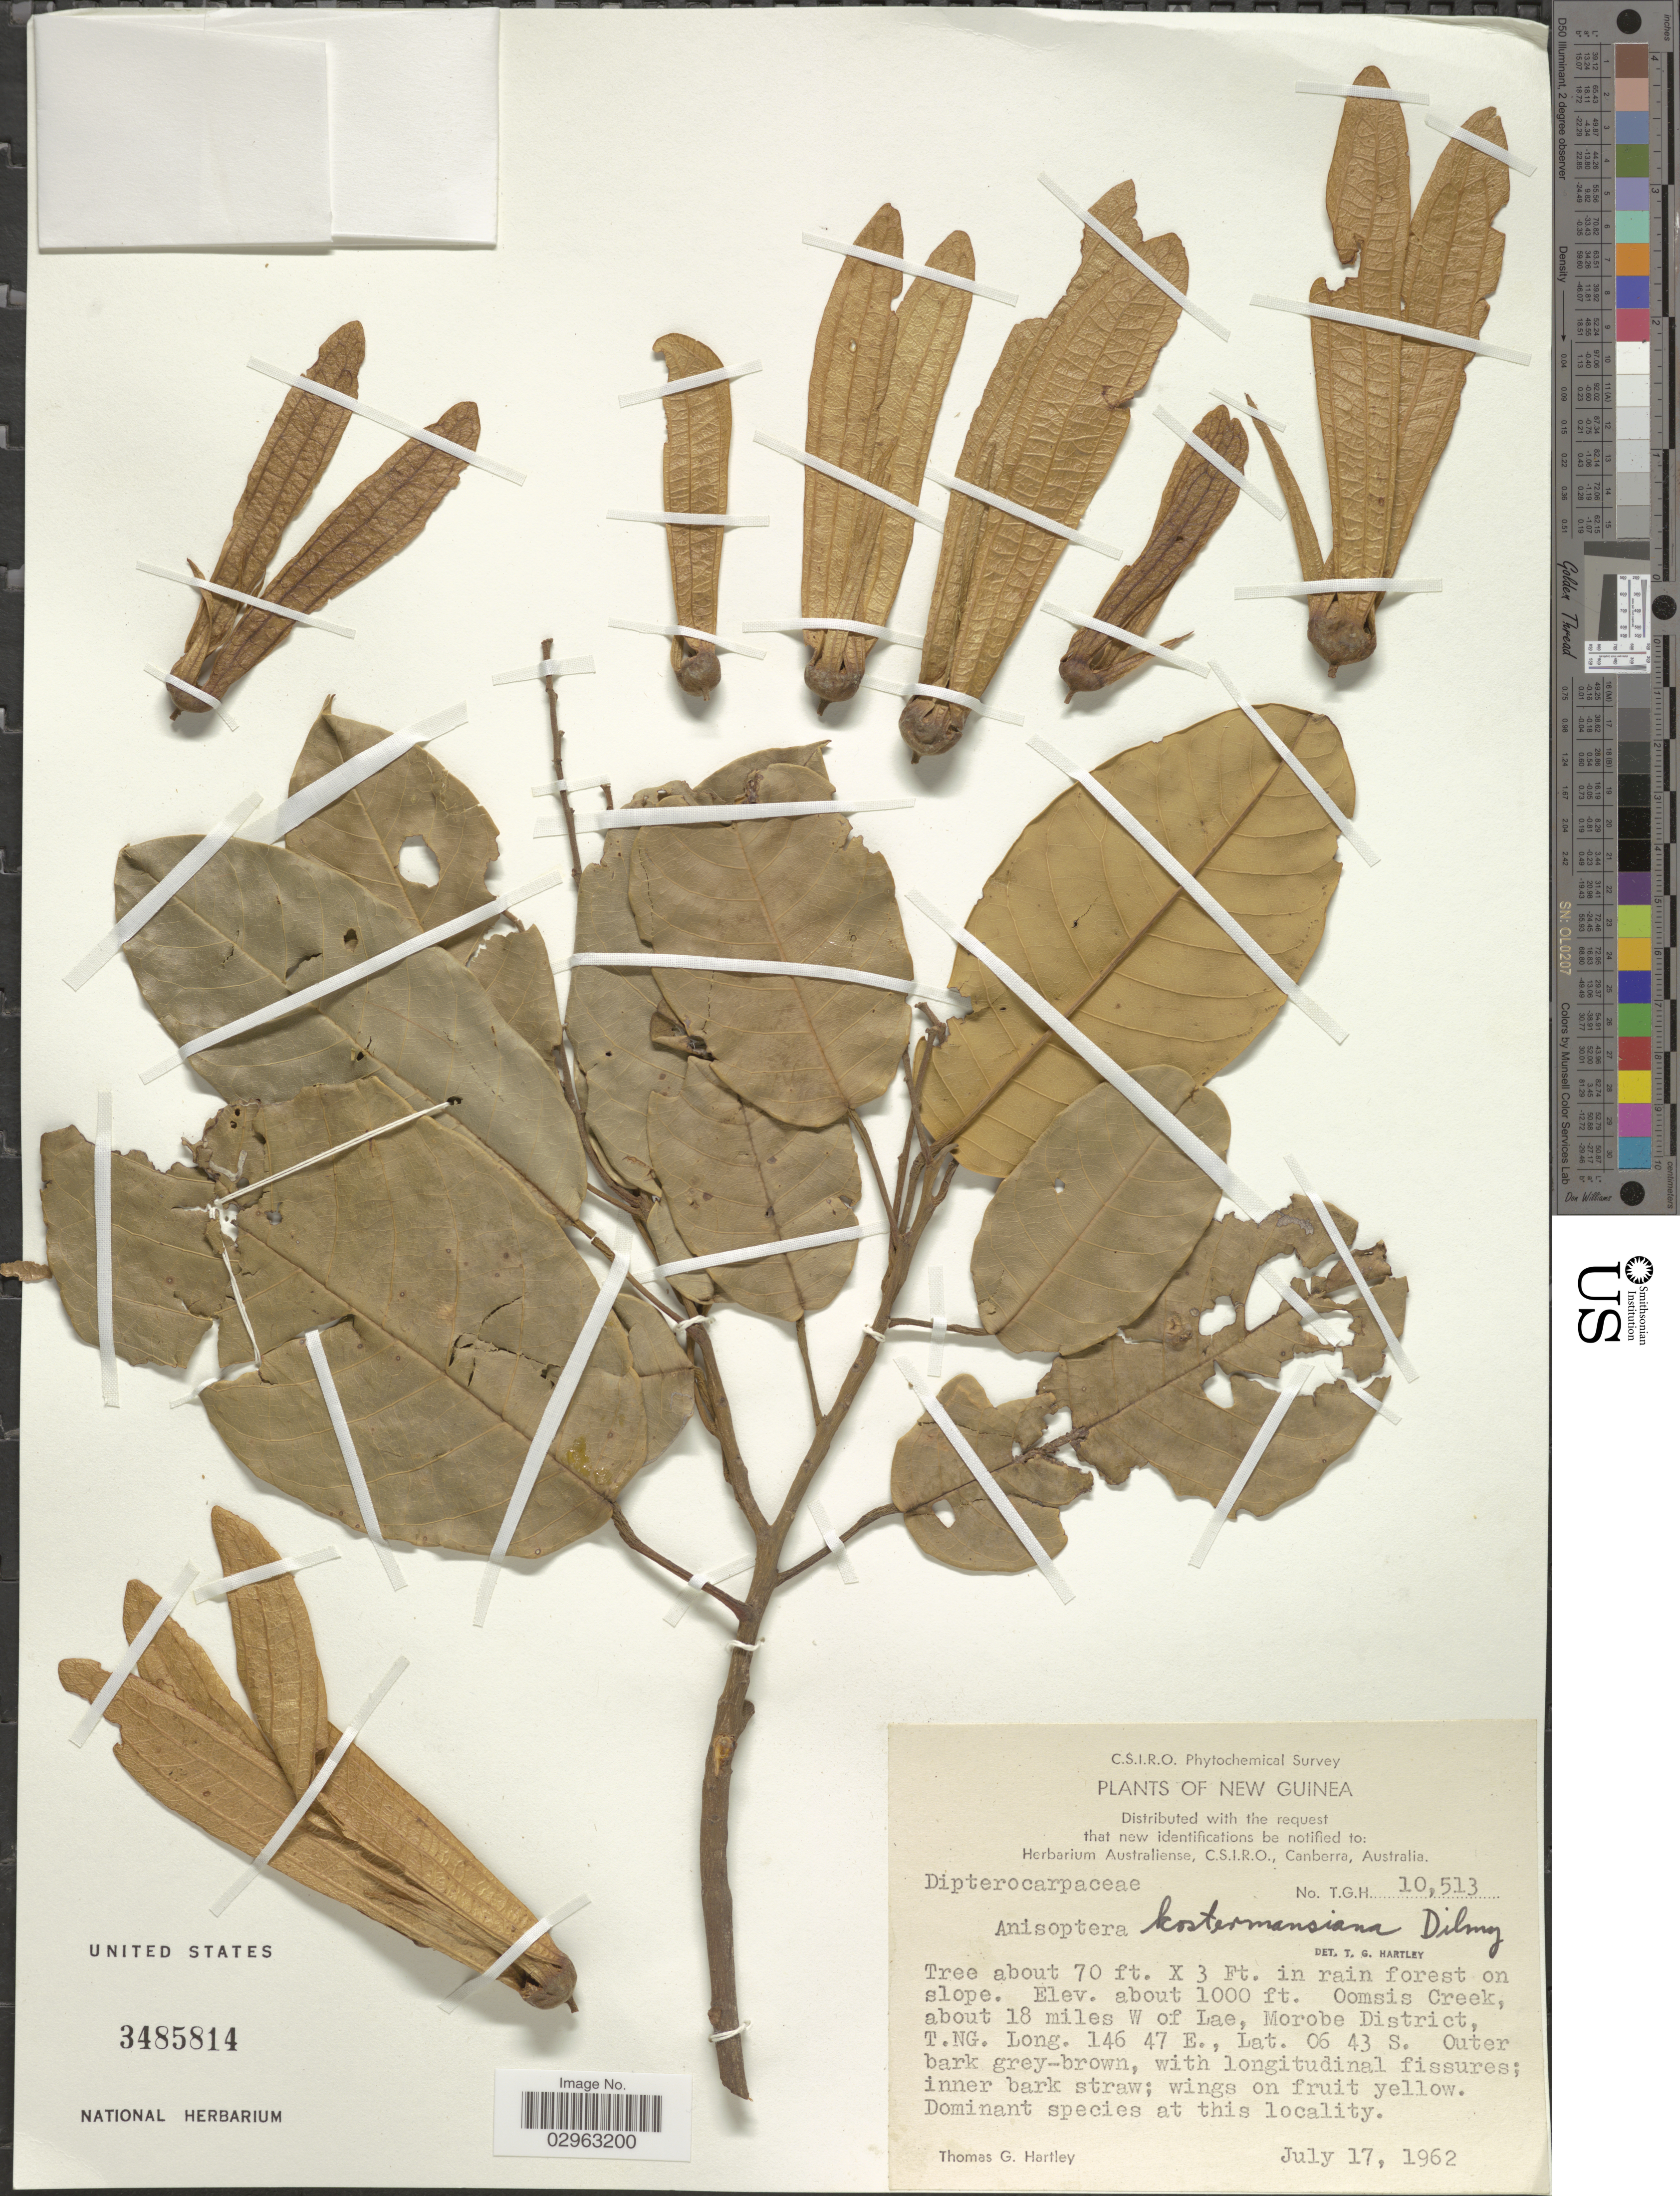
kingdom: Plantae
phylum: Tracheophyta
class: Magnoliopsida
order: Malvales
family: Dipterocarpaceae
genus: Anisoptera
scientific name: Anisoptera thurifera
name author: (Blanco) Blume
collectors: T. G. Hartley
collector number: TGH10513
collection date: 1962-07-17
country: Papua New Guinea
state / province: Morobe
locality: New Guinea, Oomsis Creek, about 18 miles W of Lae, Morobe District, T.NG.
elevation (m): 305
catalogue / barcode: US 3485814